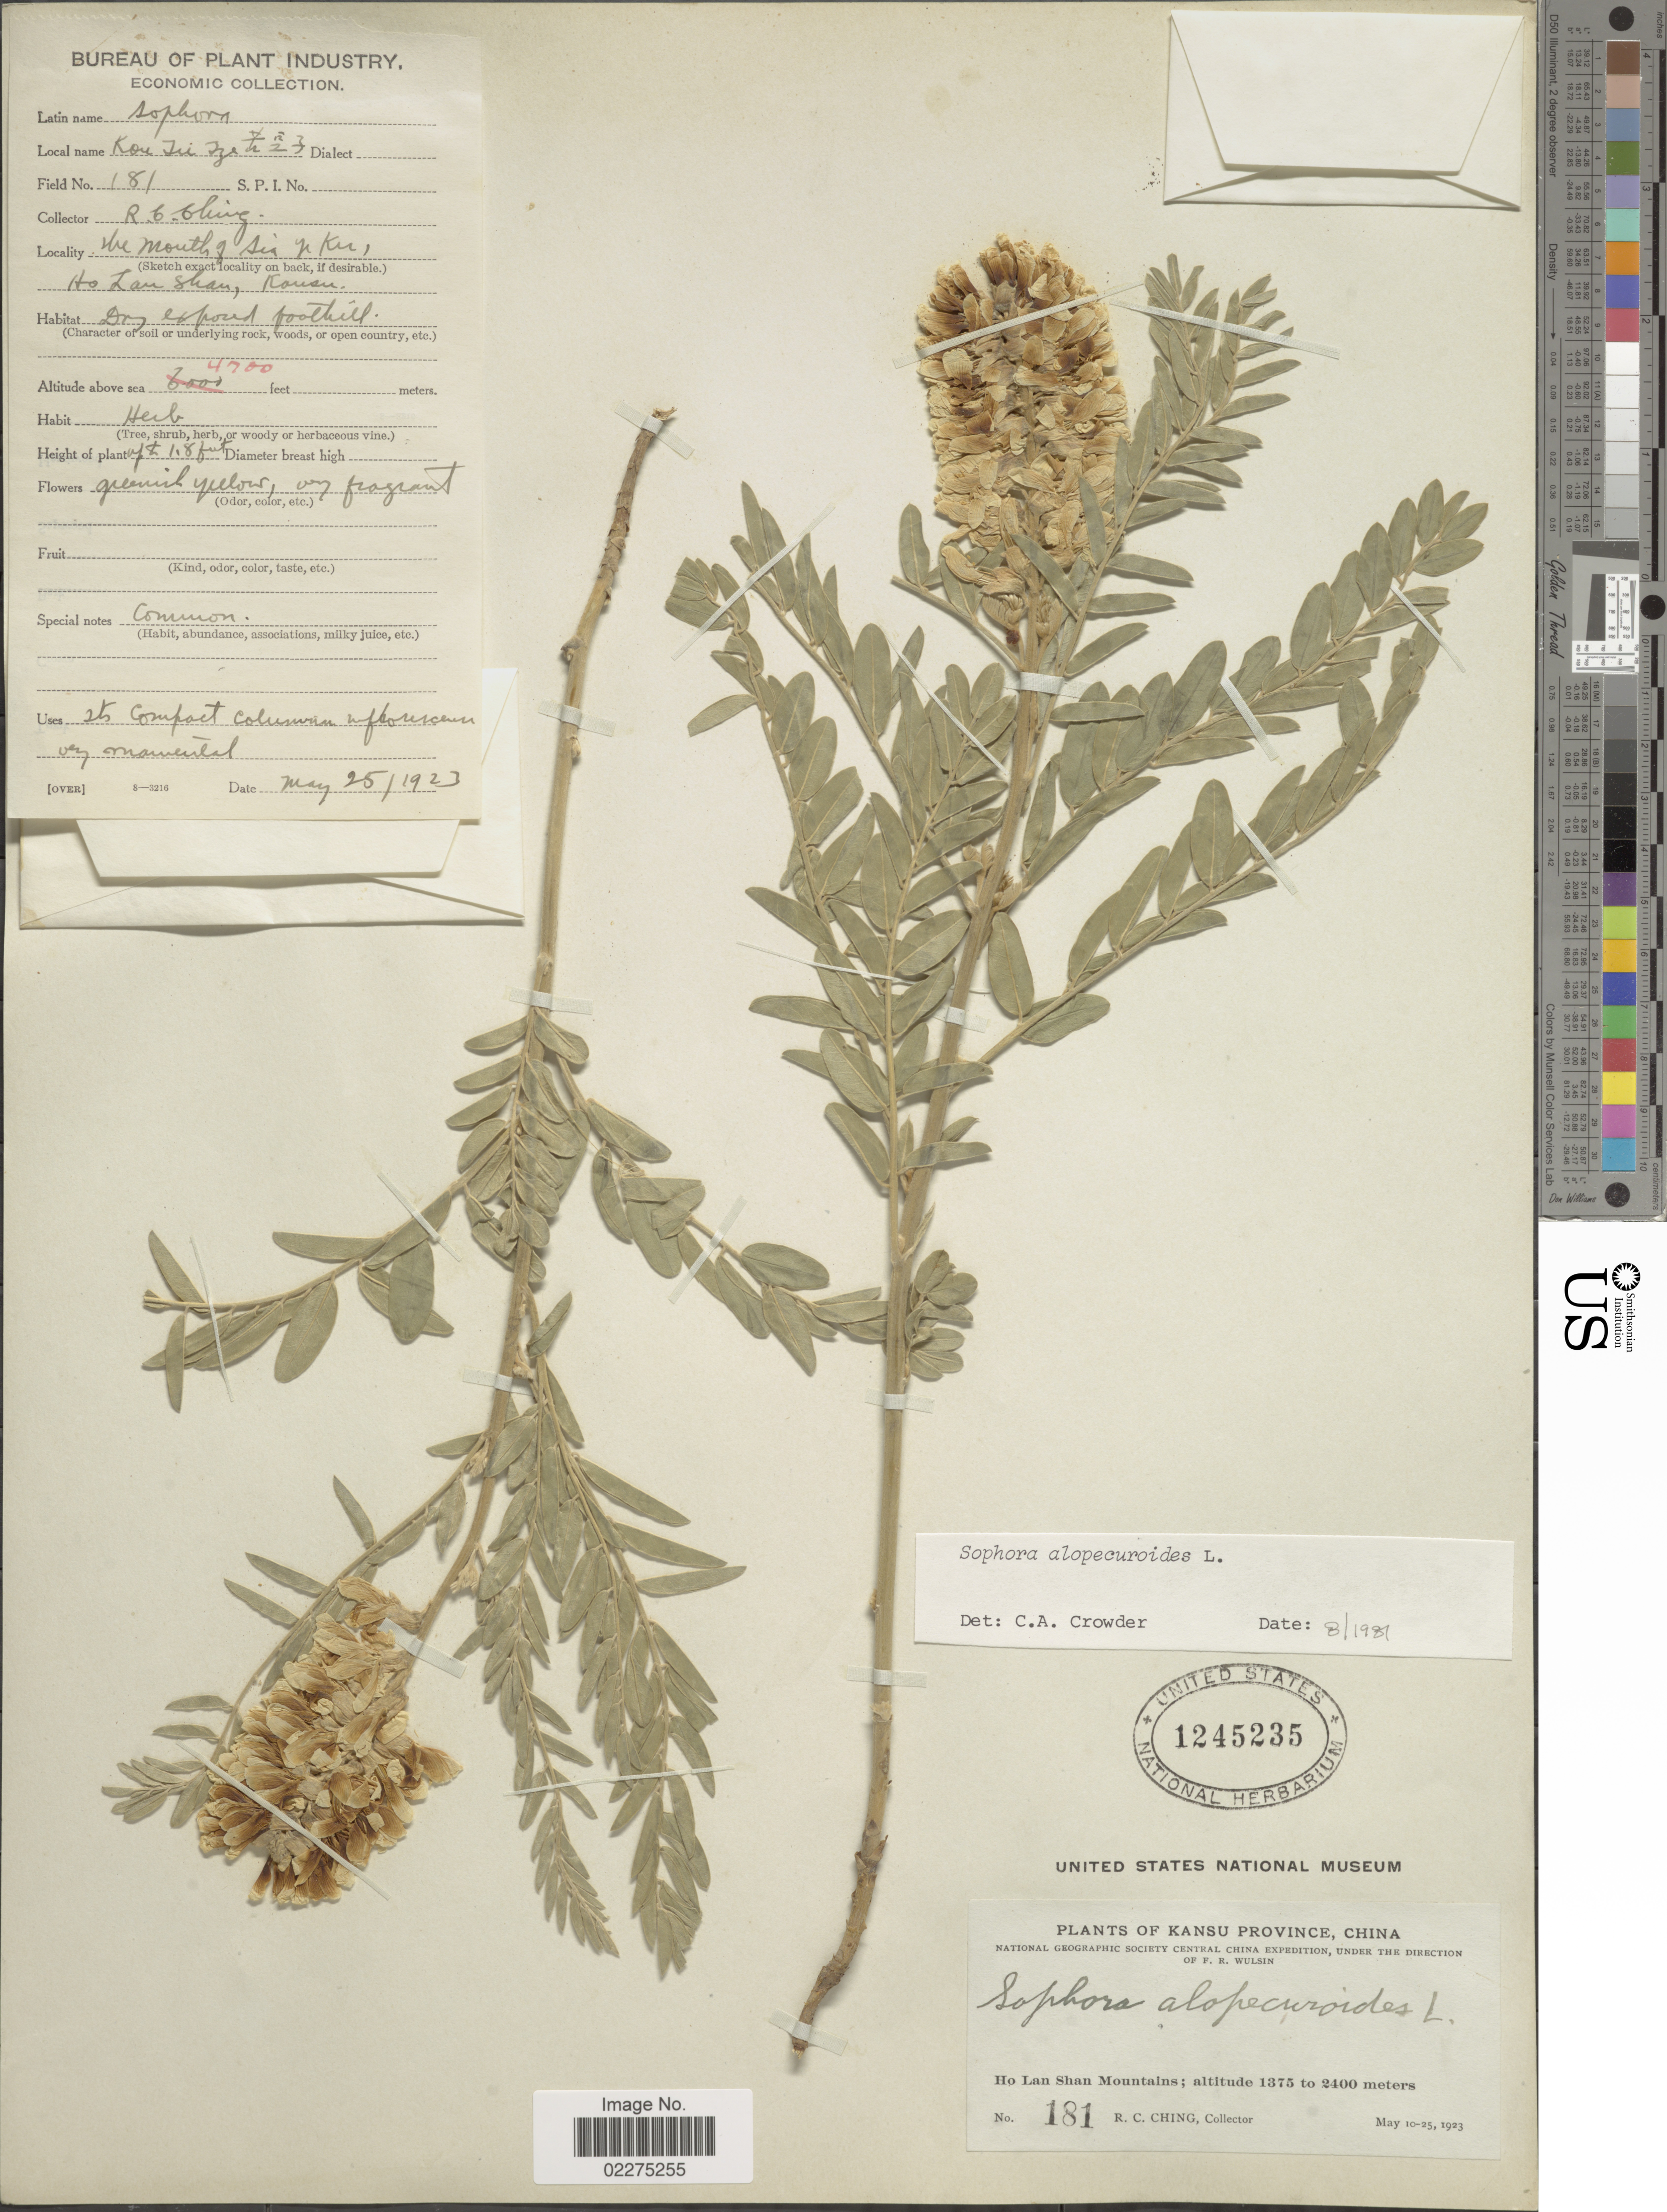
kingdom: Plantae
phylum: Tracheophyta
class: Magnoliopsida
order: Fabales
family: Fabaceae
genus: Sophora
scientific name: Sophora alopecuroides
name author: L.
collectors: R. C. Ching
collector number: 181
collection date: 1923-05-25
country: China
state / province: Gansu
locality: Kansu Province. Central China. Ho Lan Shan Mountains. The mouth of Sia Yi Ku [interpreted]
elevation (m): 1433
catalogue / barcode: US 1245235